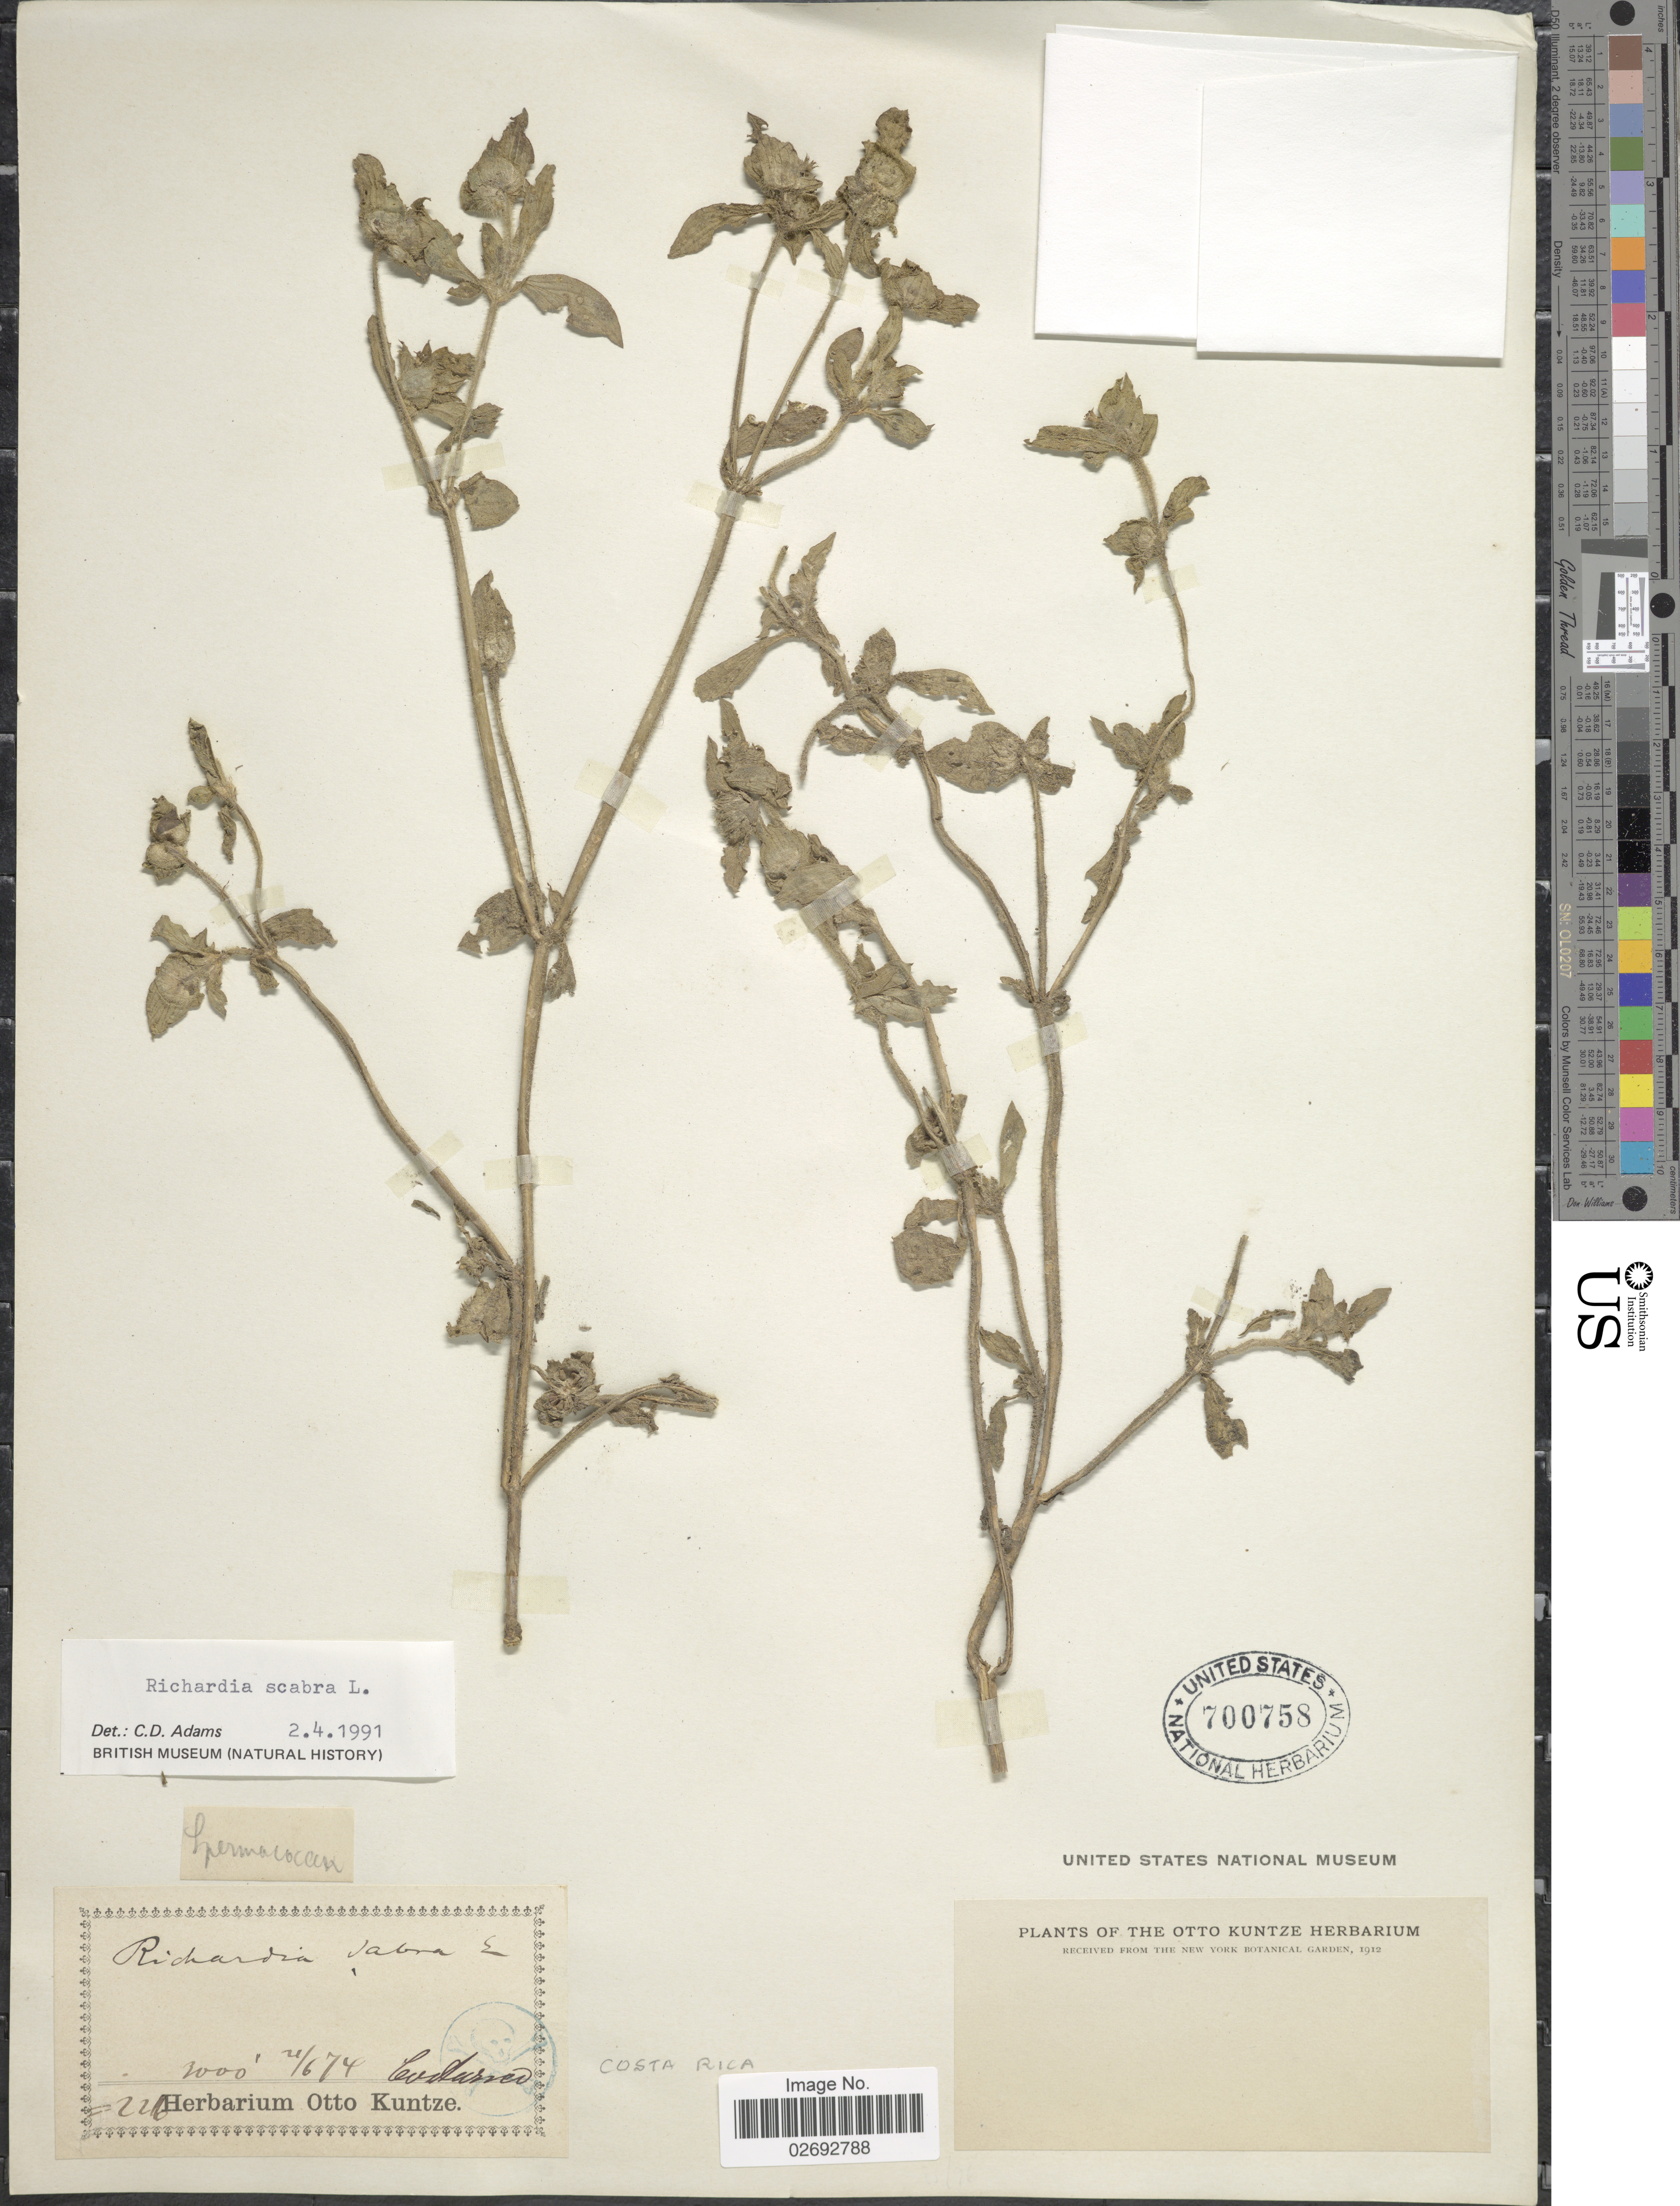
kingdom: Plantae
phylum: Tracheophyta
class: Magnoliopsida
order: Gentianales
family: Rubiaceae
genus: Richardia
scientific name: Richardia scabra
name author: L.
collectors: ex herb. Otto Kuntze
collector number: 226*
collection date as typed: Transcribed d/m/y: 21/6/74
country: Costa Rica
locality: Costa Rica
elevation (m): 914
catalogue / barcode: US 700758